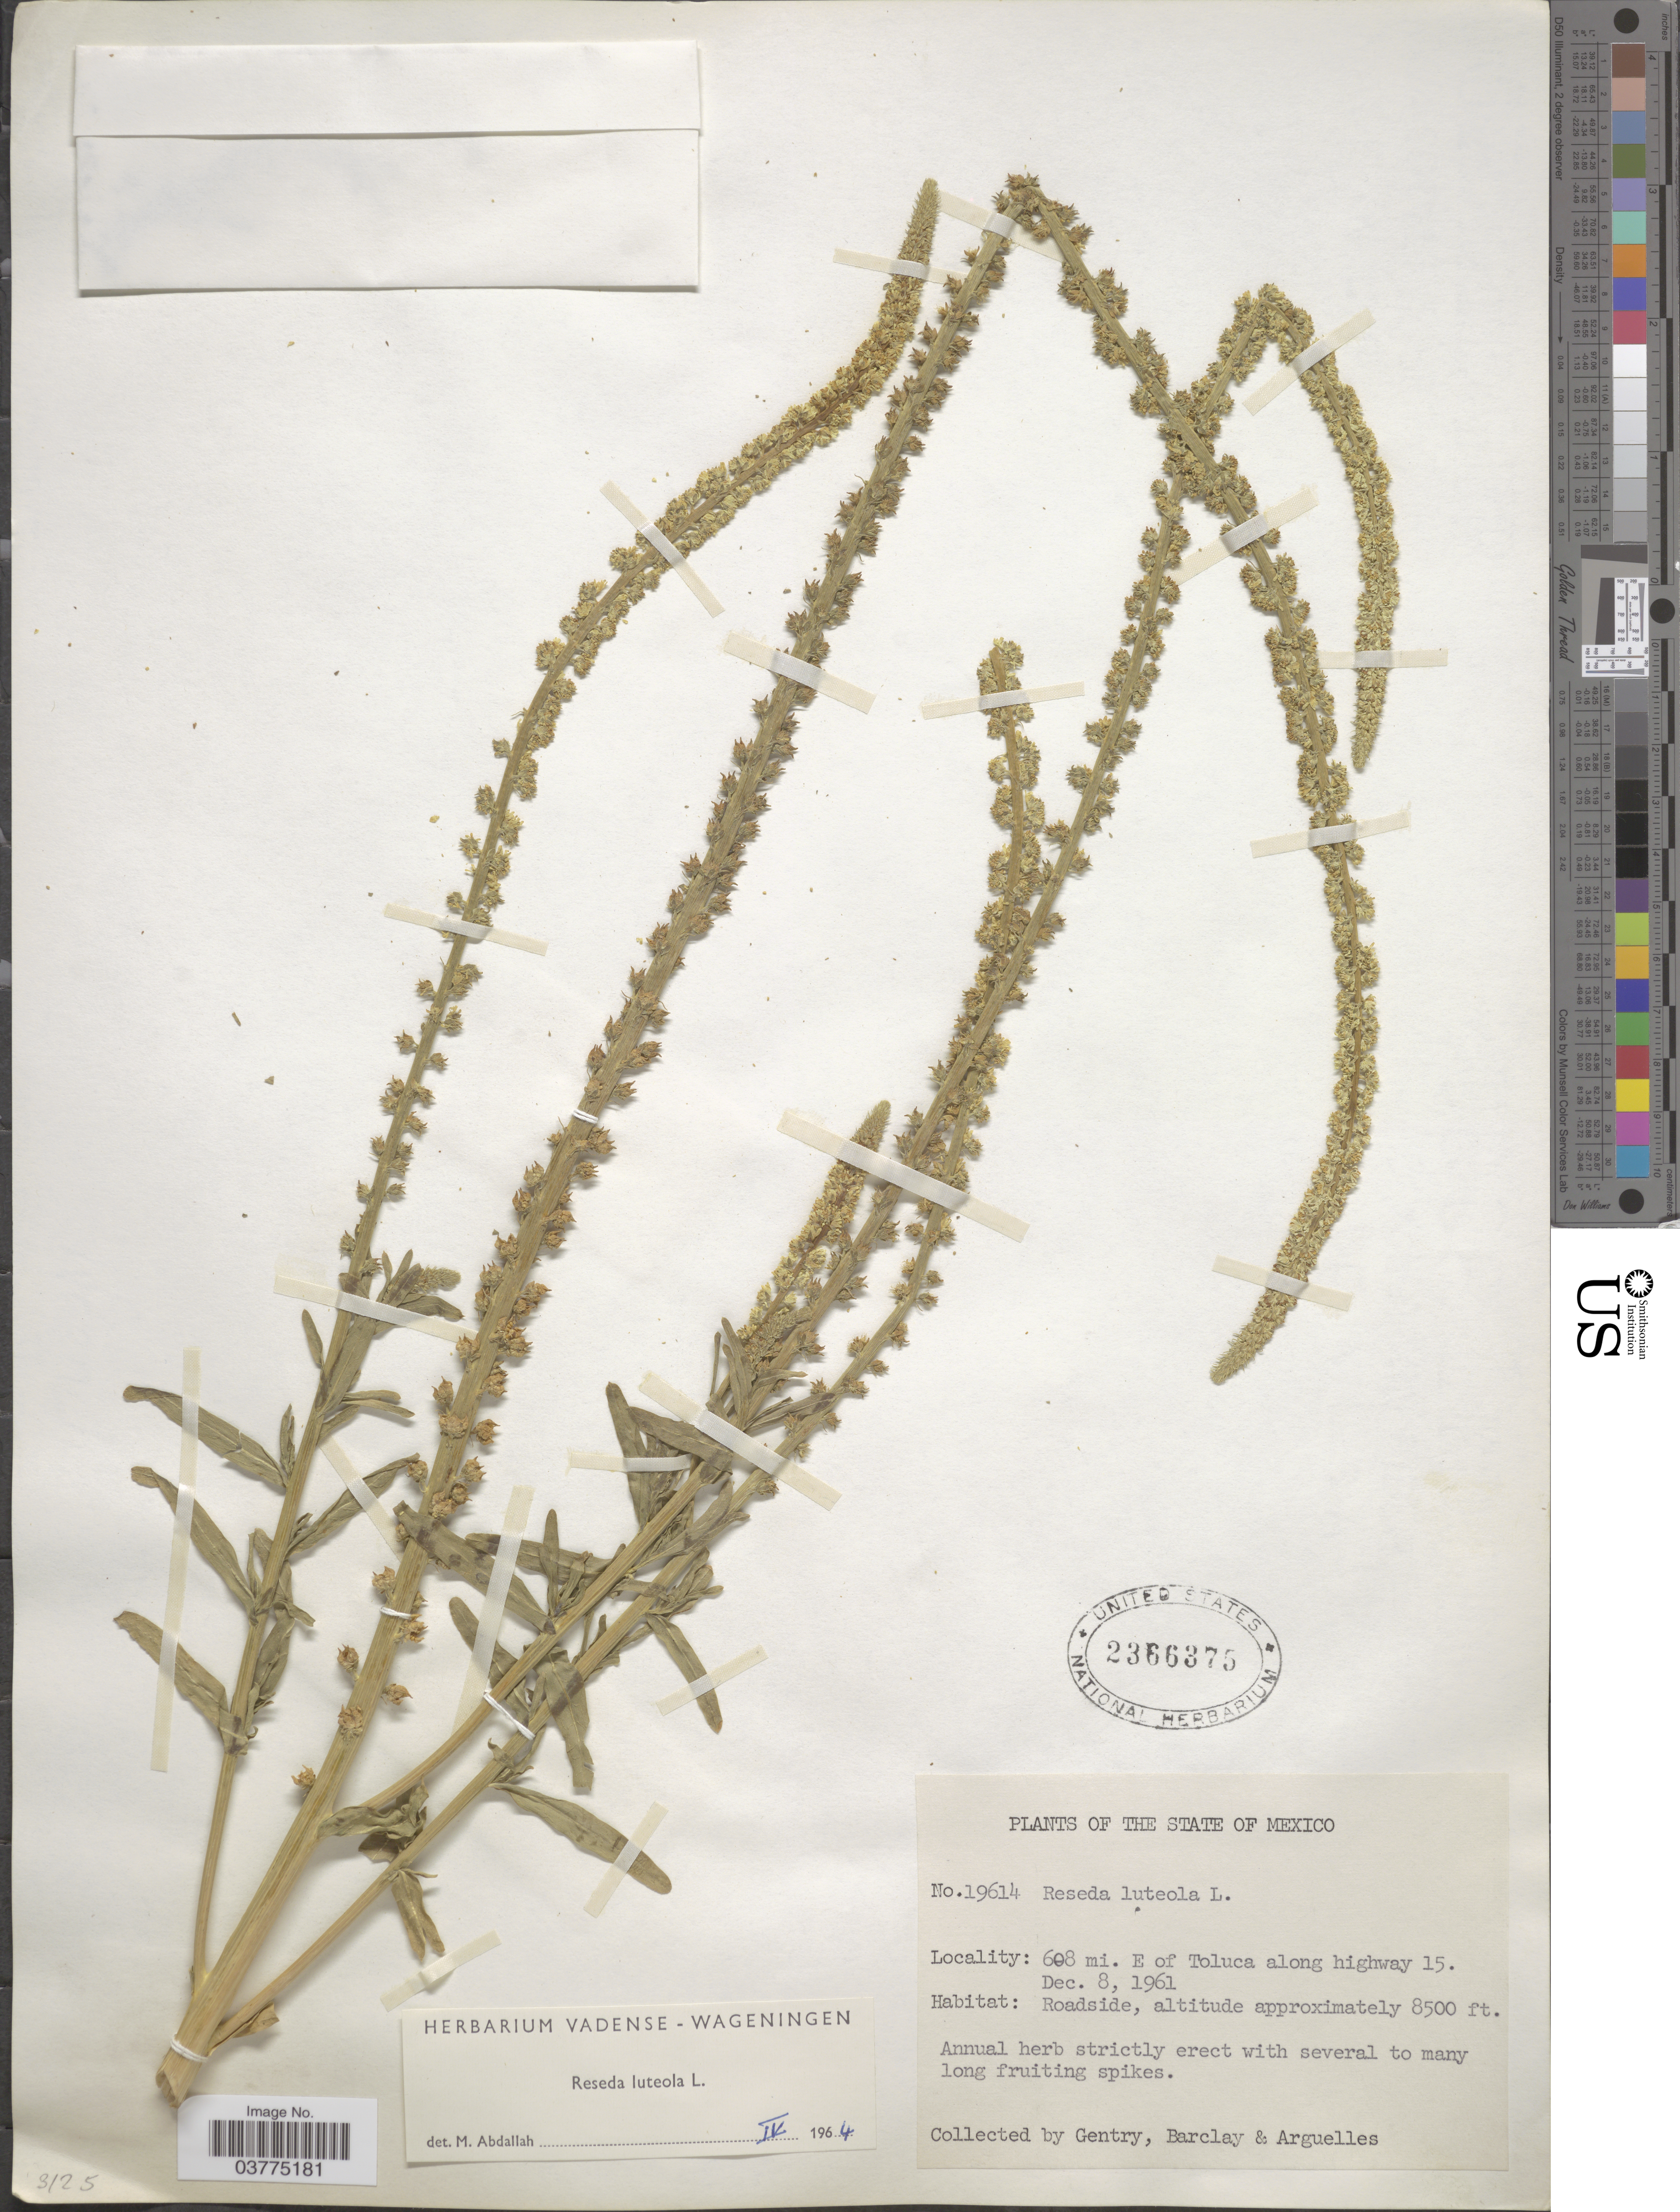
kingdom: Plantae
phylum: Tracheophyta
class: Magnoliopsida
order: Brassicales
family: Resedaceae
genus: Reseda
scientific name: Reseda luteola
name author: L.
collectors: Gentry, --, -- Barclay & Arguelles, --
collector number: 19614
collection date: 1961-12-08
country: Mexico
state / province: México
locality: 608 mi. E of Toluca along highway 15.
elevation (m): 2591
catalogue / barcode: US 2366375